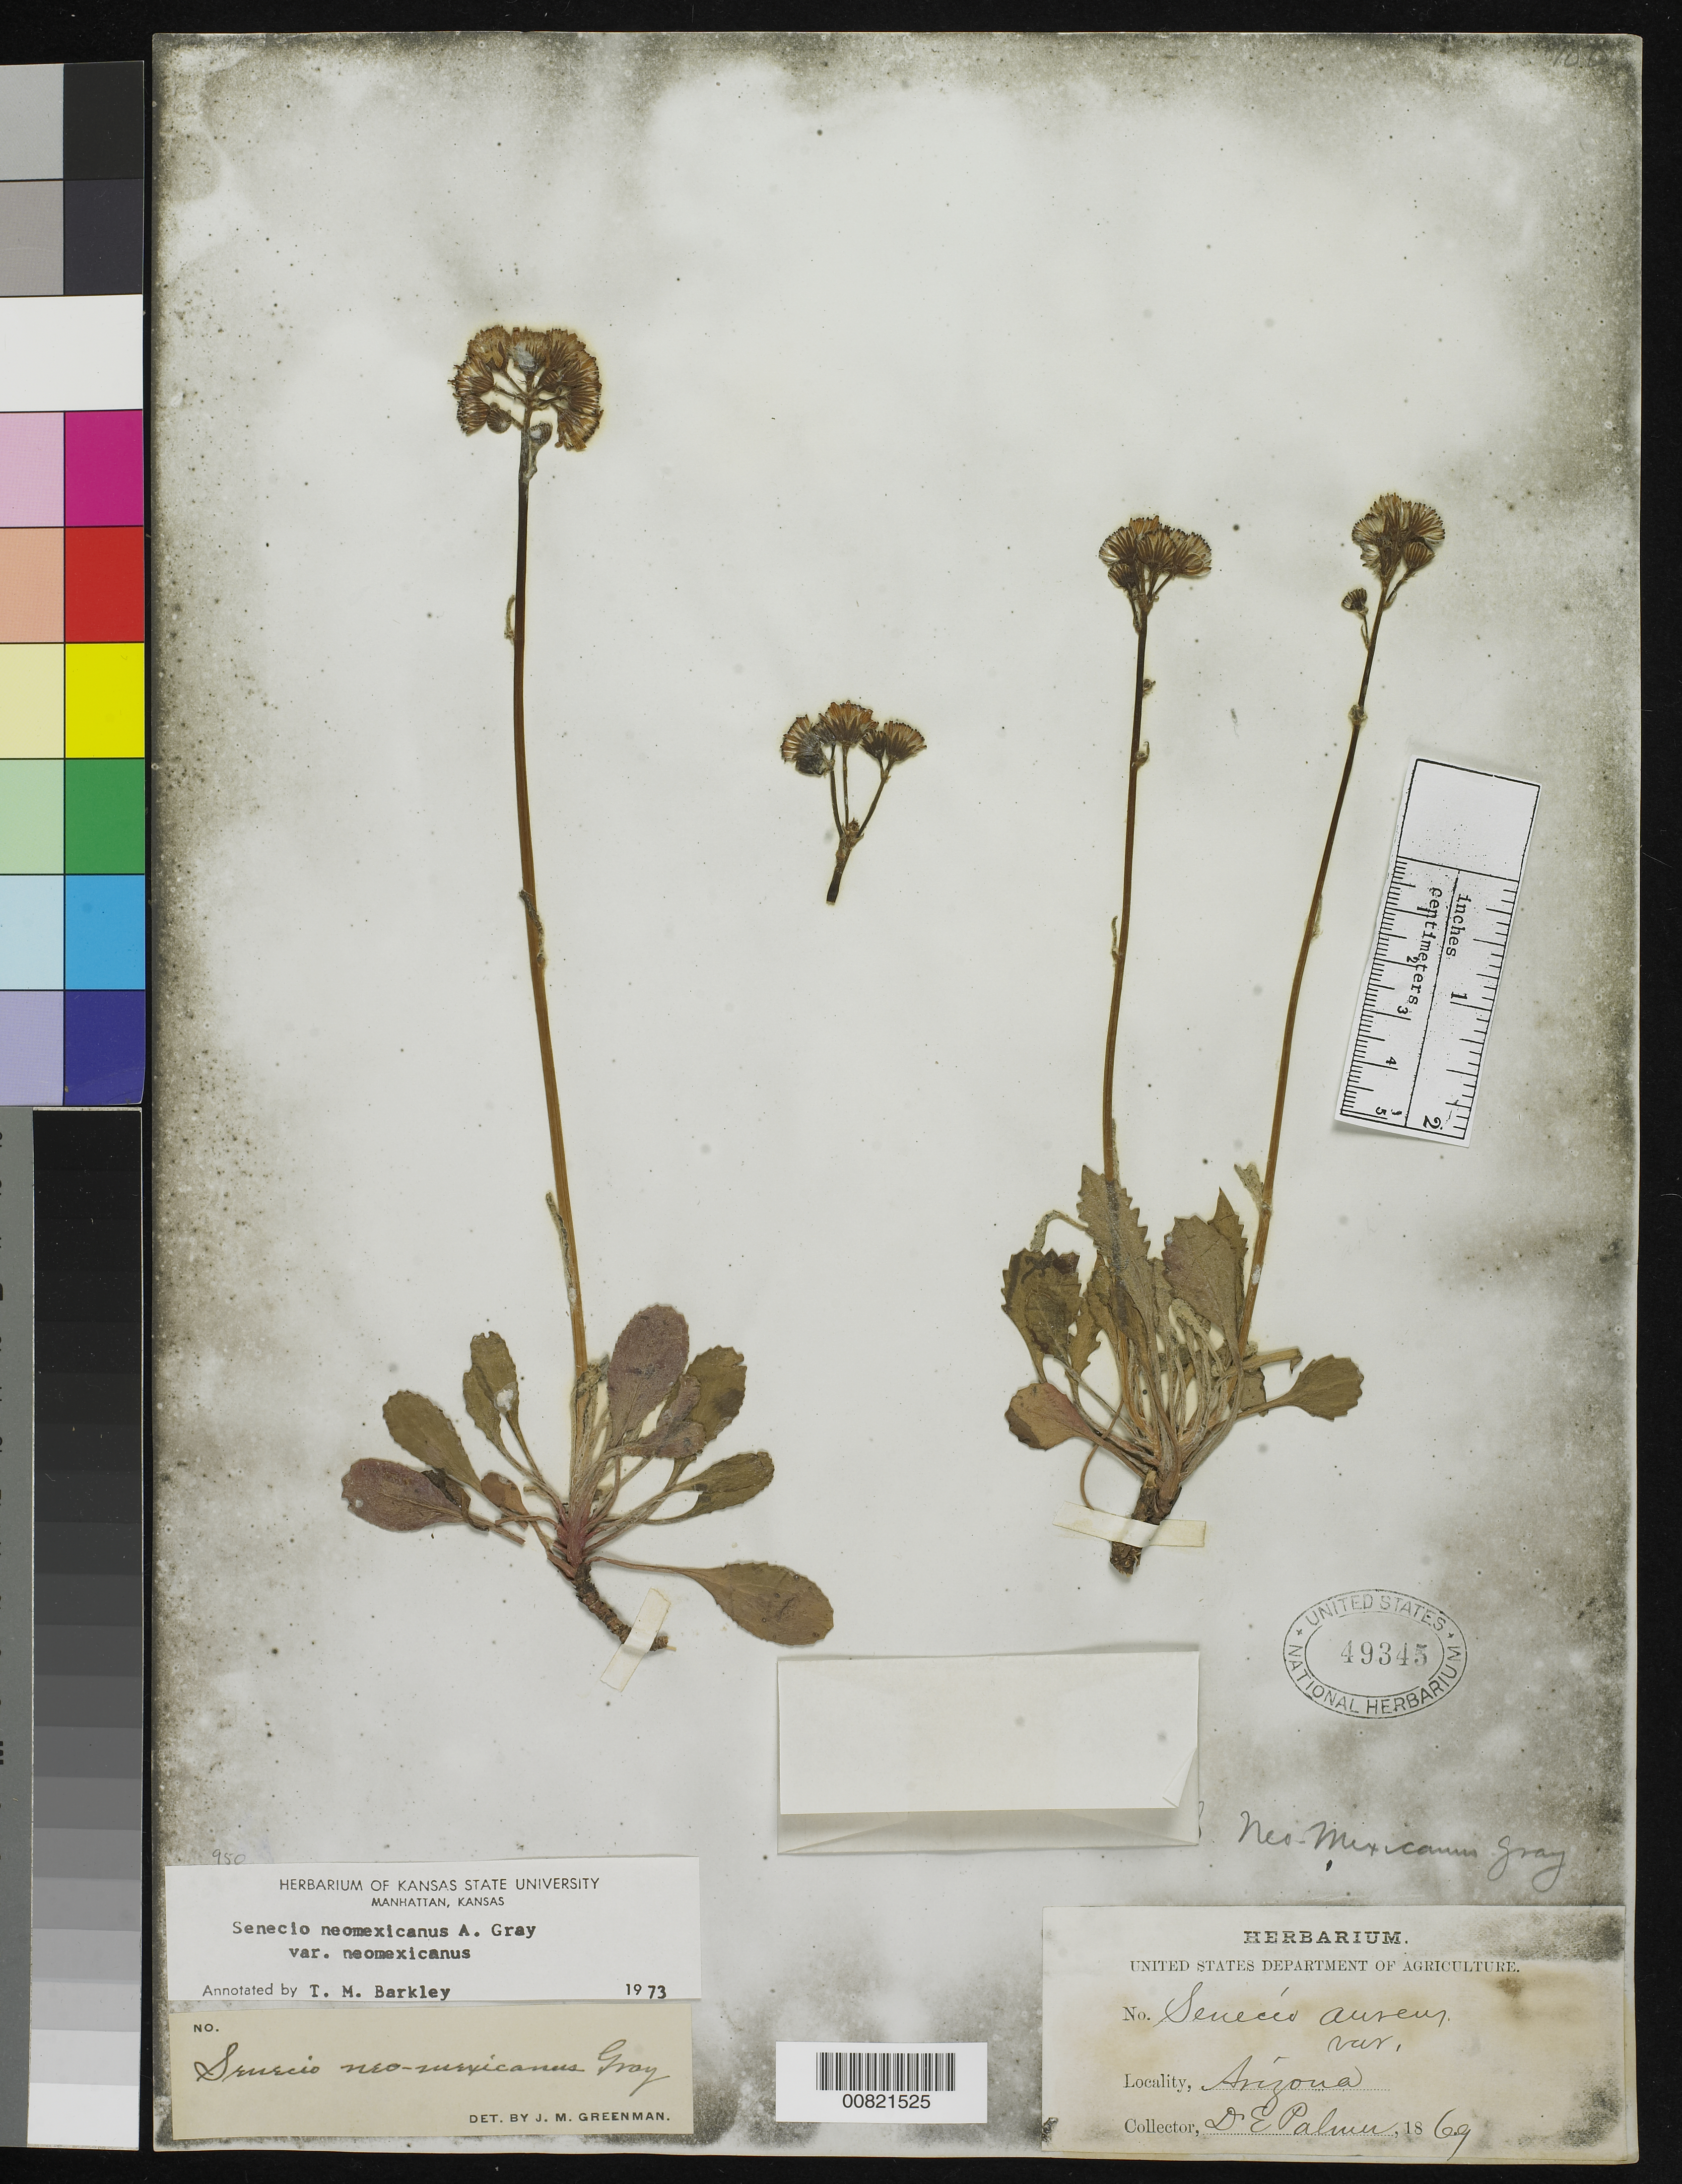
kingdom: Plantae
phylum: Tracheophyta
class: Magnoliopsida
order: Asterales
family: Asteraceae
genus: Packera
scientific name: Packera neomexicana var. neomexicana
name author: (A. Gray) W.A. Weber & Á. Löve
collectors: E. Palmer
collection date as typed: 1869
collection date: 1869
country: United States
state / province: Arizona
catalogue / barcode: US 49345